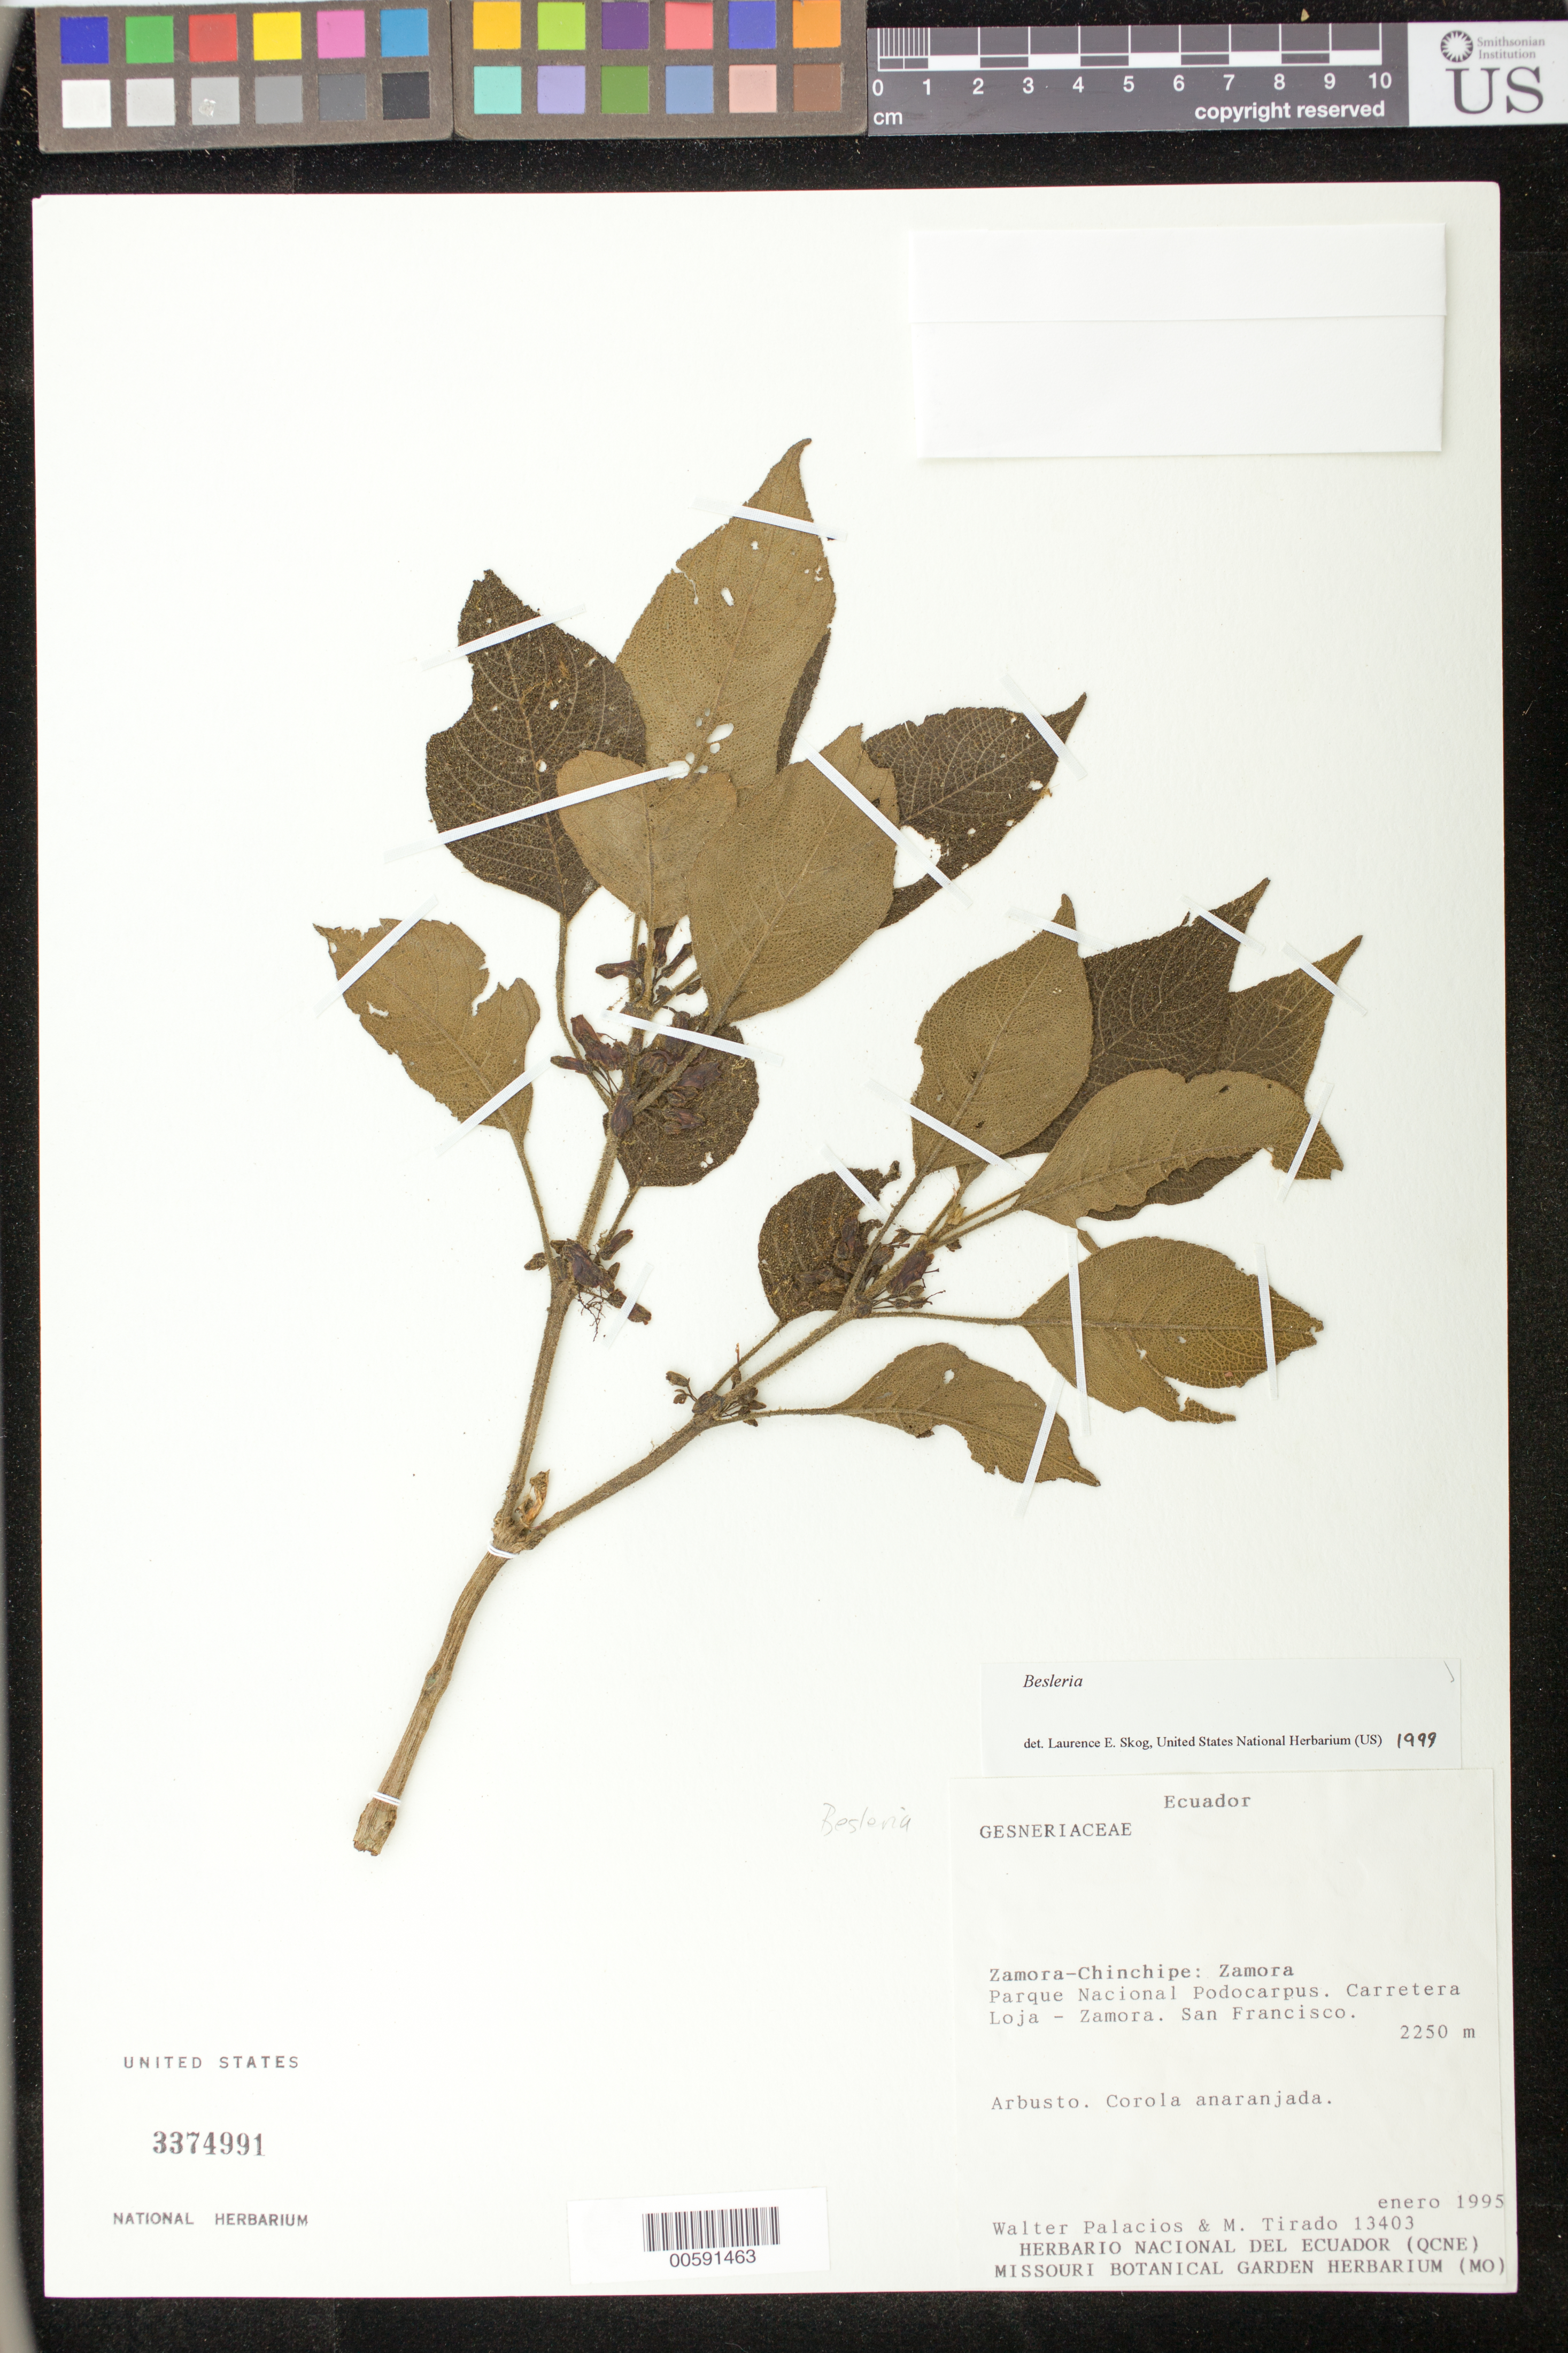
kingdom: Plantae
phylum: Tracheophyta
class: Magnoliopsida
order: Lamiales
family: Gesneriaceae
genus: Besleria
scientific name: Besleria sp.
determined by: Skog, Laurence E.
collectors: W. Palacios & M. Tirado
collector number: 13403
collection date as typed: Jan 1995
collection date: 1995-01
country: Ecuador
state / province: Zamora-Chinchipe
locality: Zamora. Parque Nacional Podocarpus, Carretera Loja -Zamora. San Francisco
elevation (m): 2250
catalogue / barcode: US 3374991